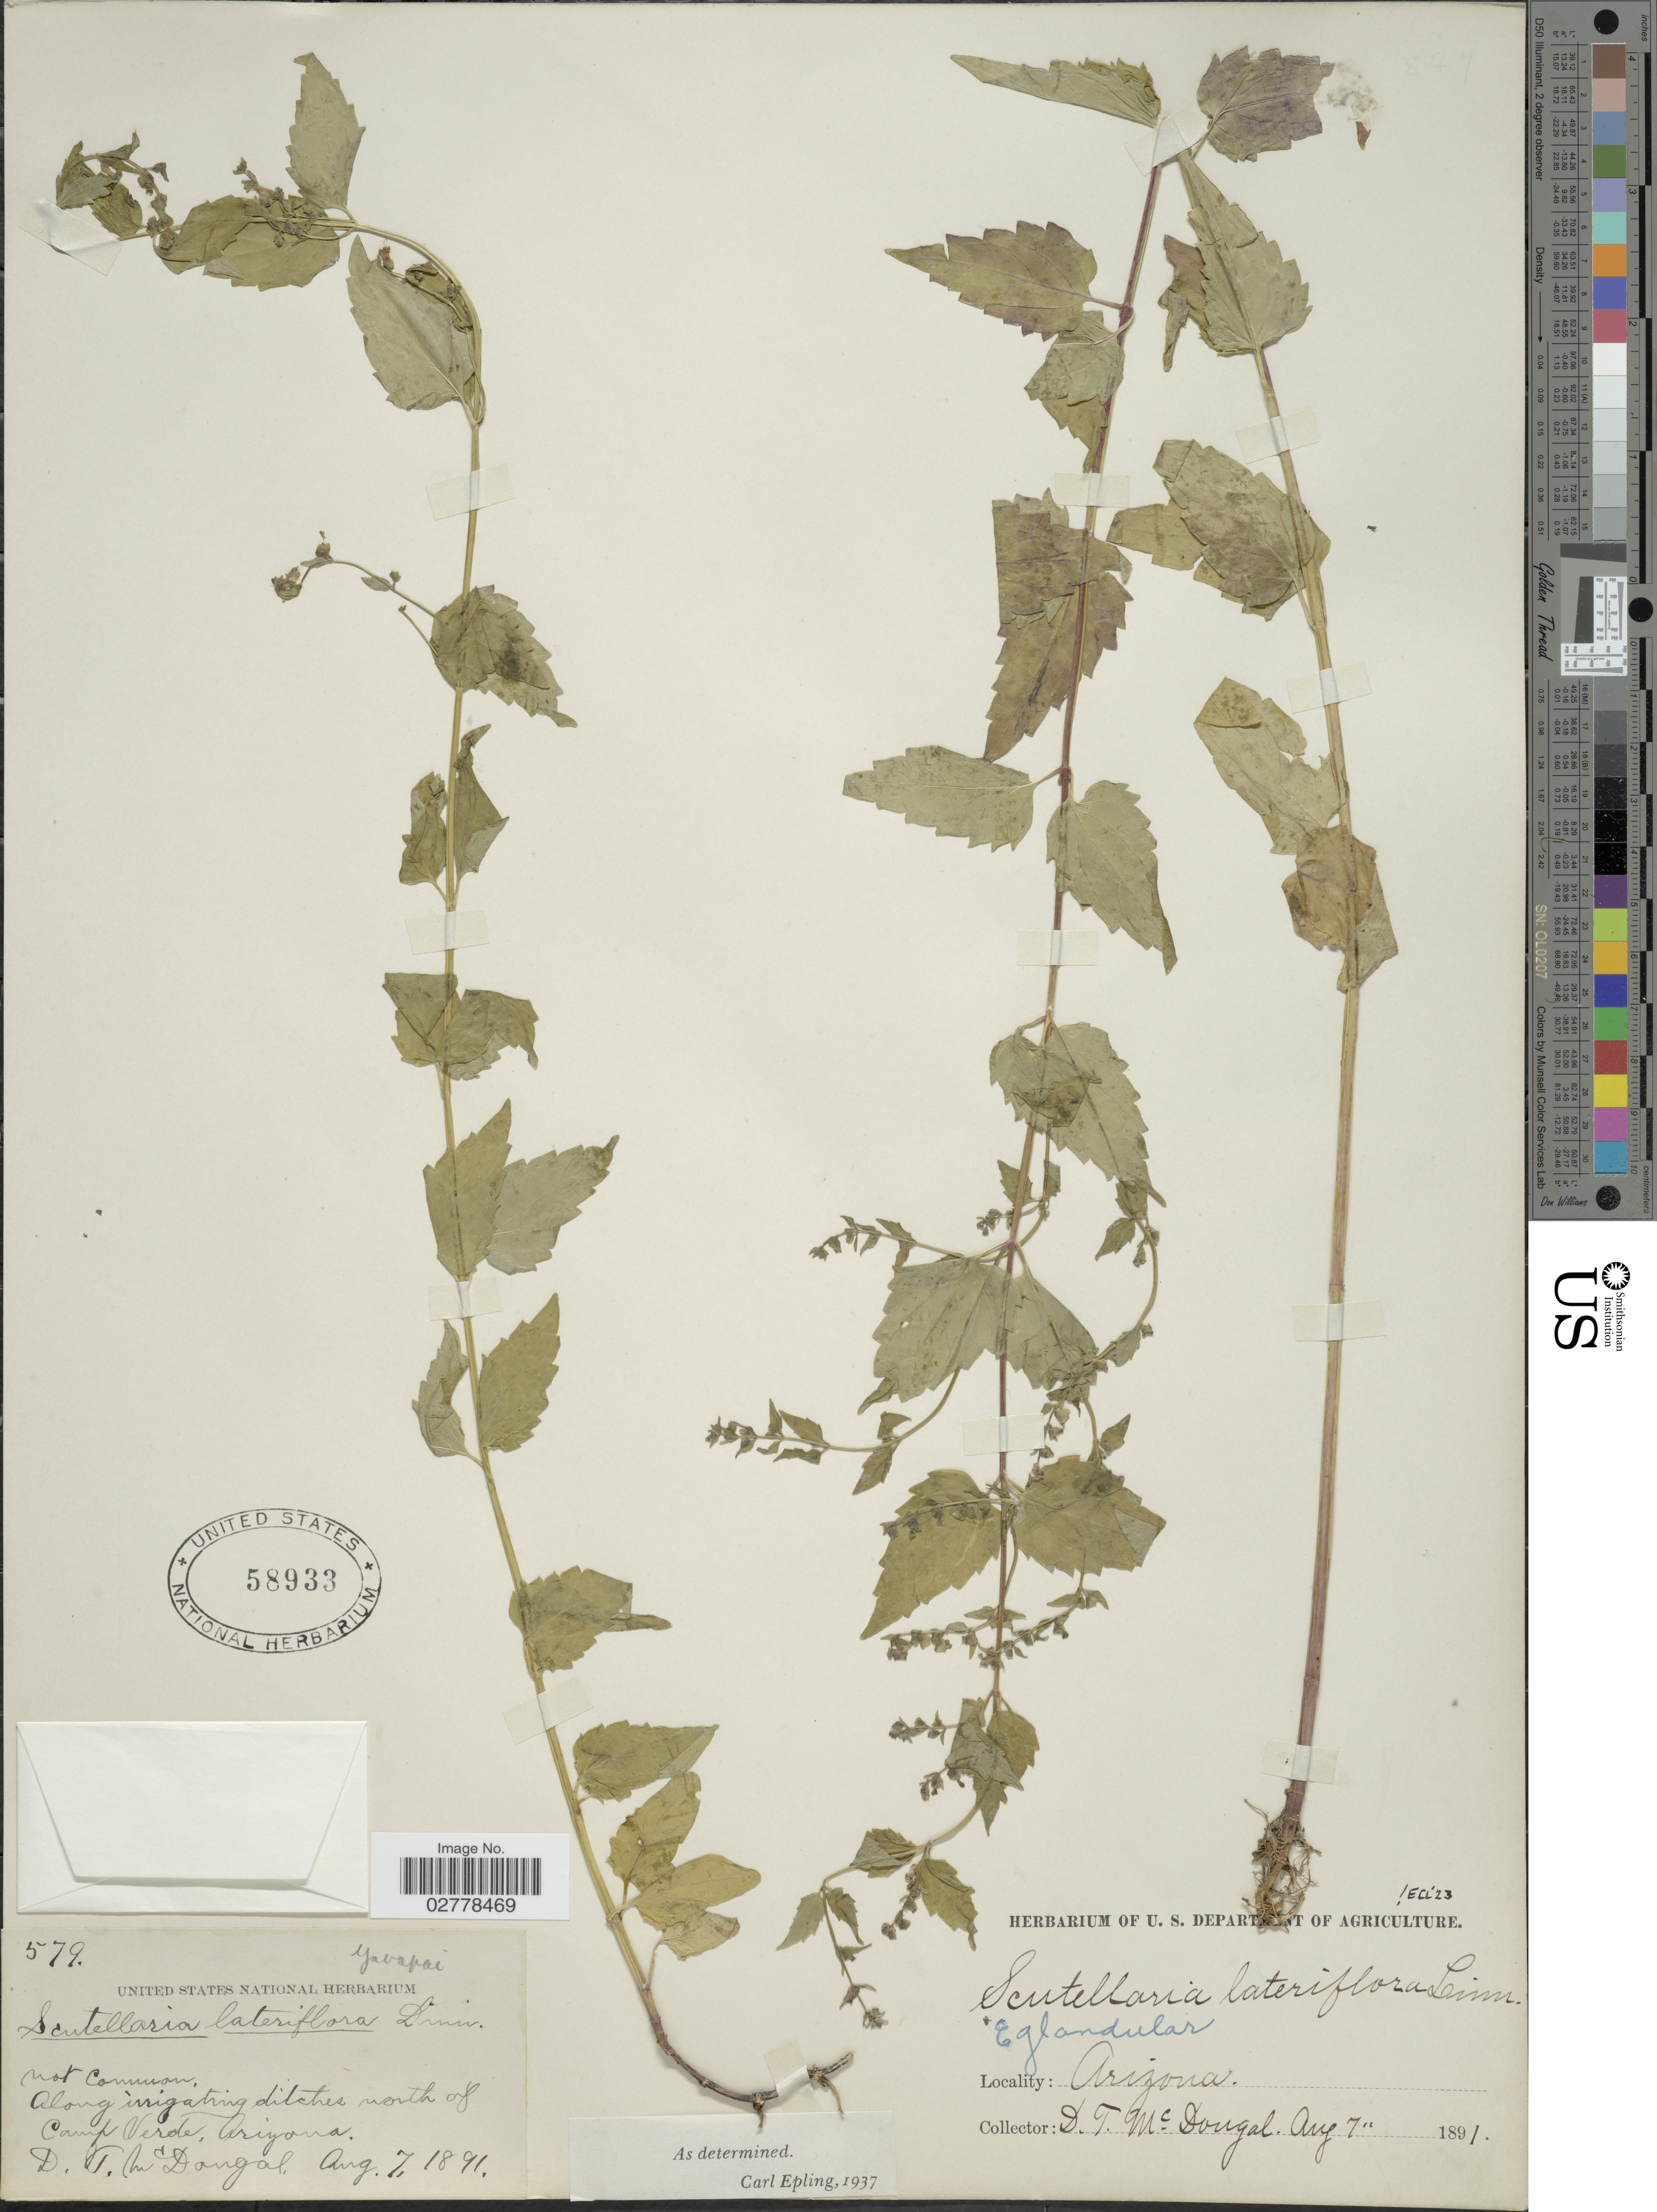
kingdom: Plantae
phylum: Tracheophyta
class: Magnoliopsida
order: Lamiales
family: Lamiaceae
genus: Scutellaria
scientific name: Scutellaria lateriflora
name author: L.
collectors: D. McDougal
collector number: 579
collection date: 1891-08-07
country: United States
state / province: Arizona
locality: Along irrigating ditches north of Camp Verde. Yavapai.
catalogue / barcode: US 58933